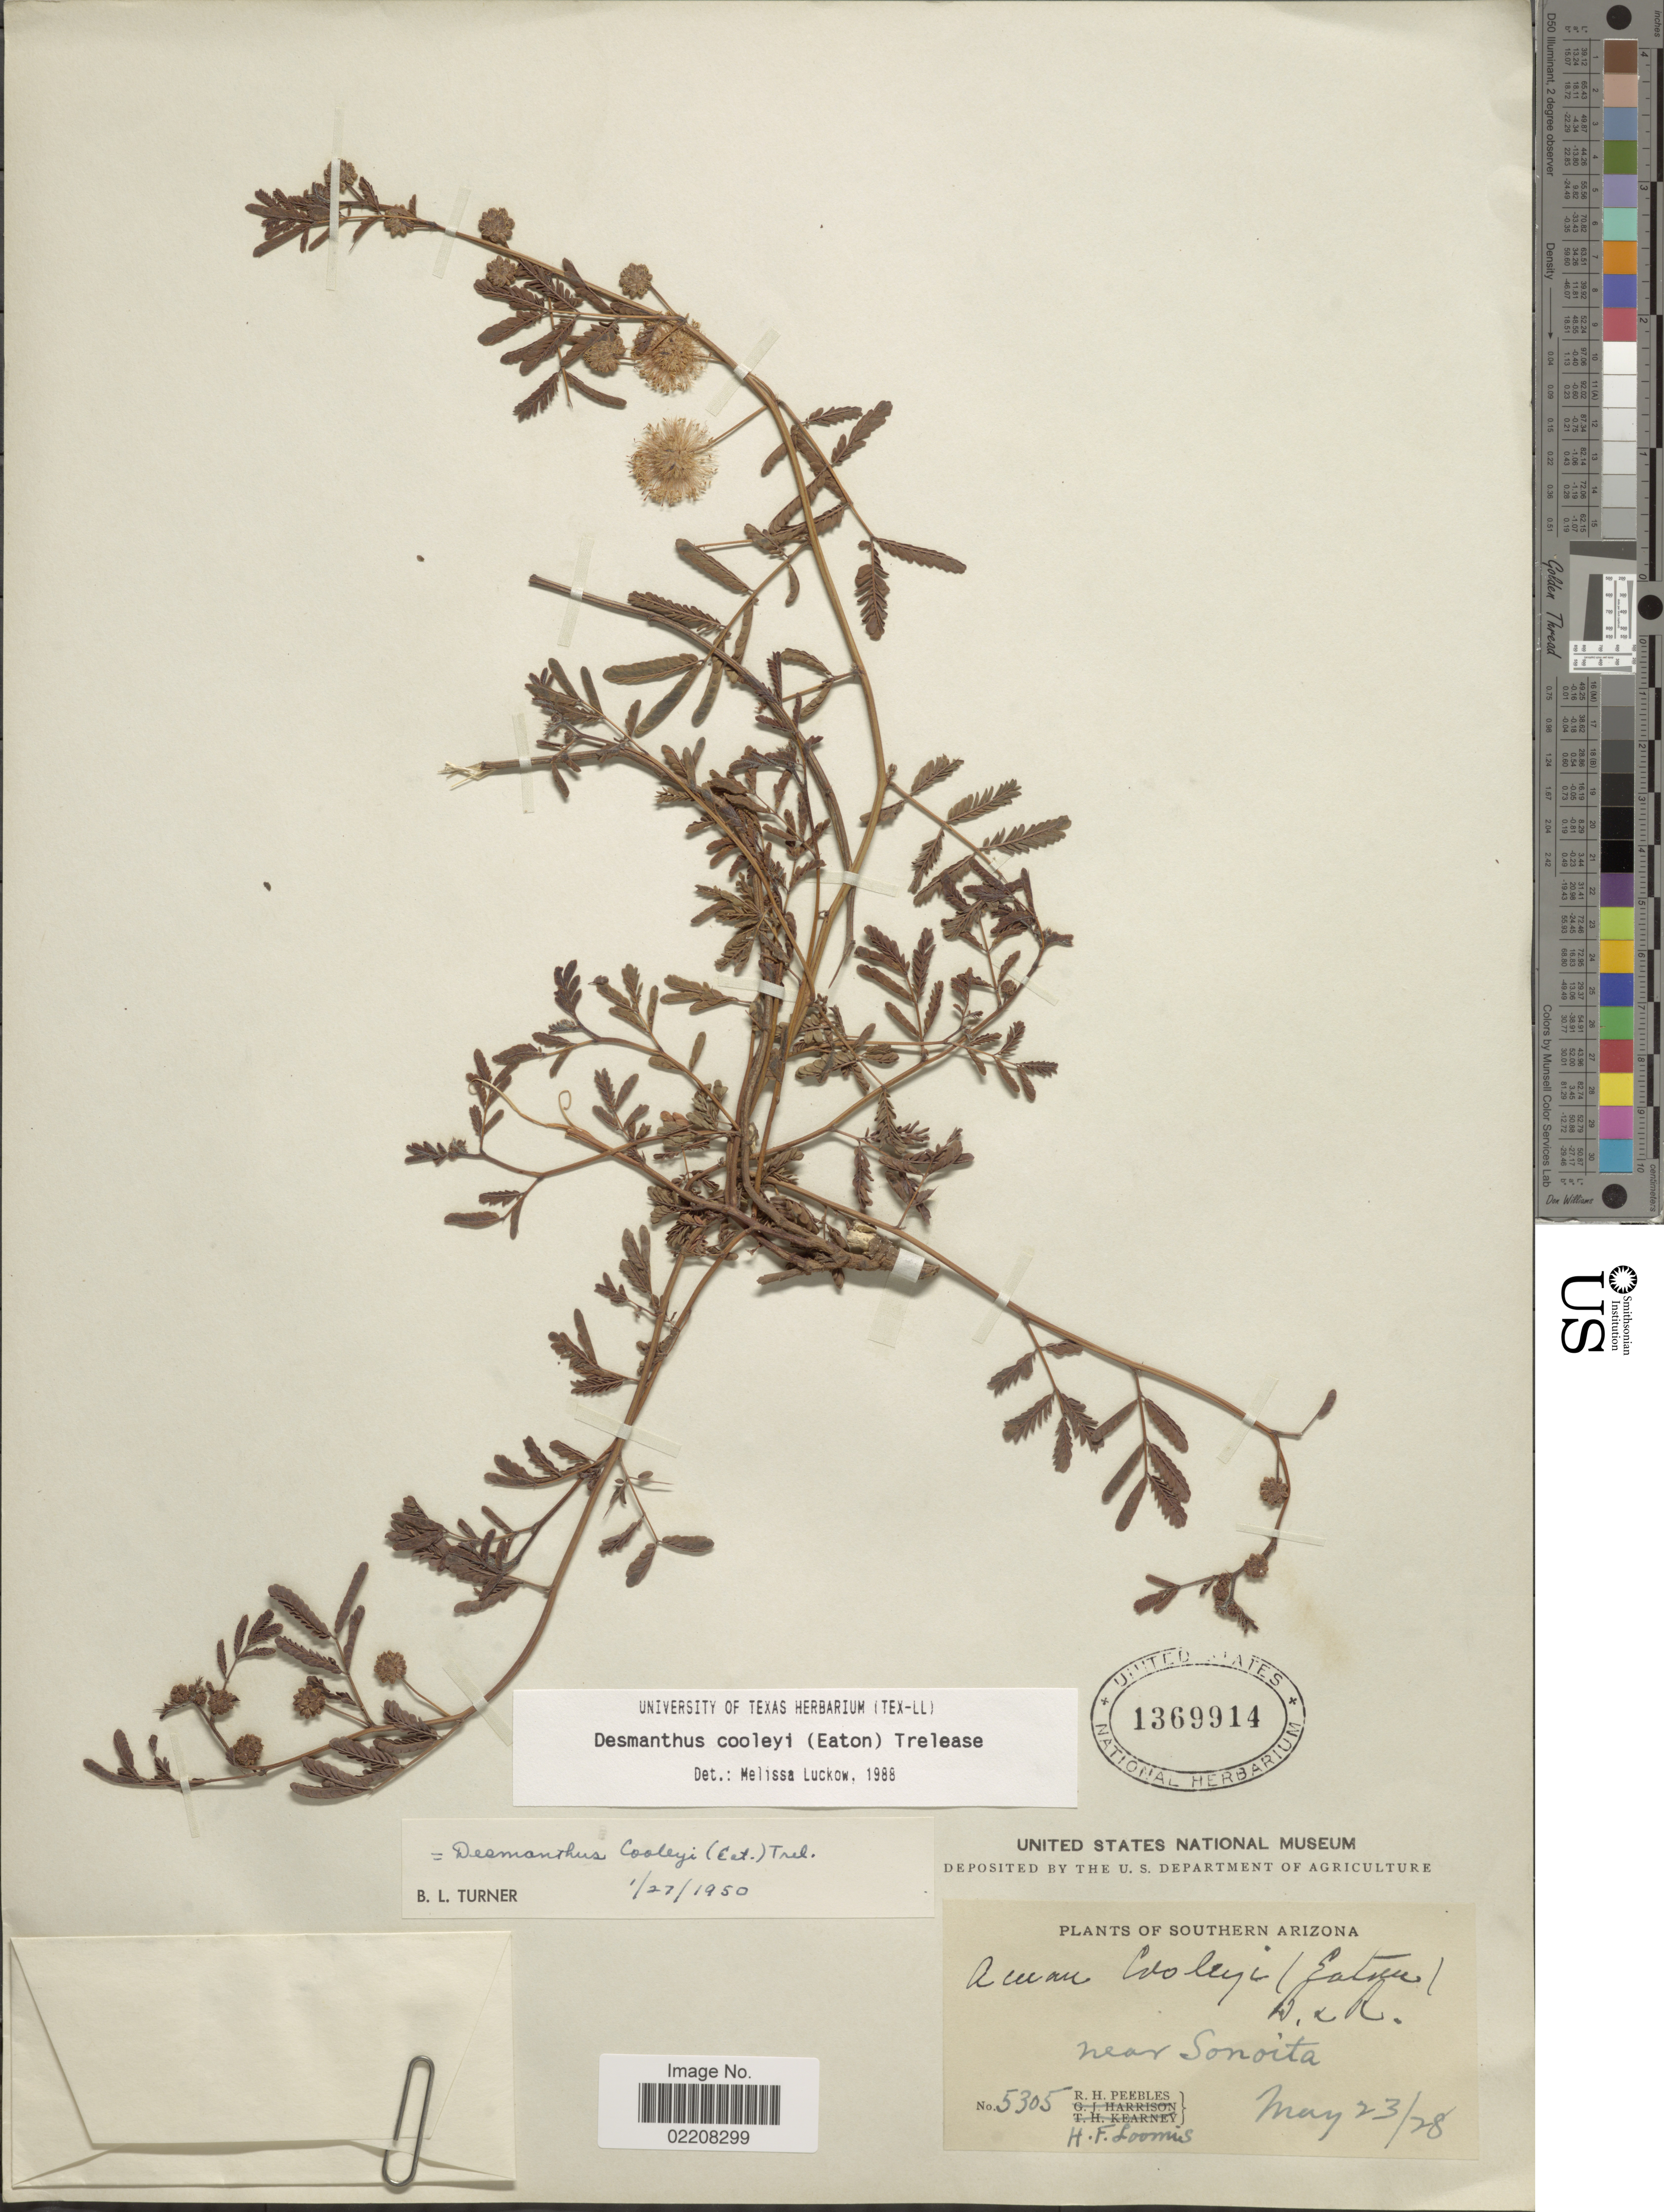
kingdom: Plantae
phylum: Tracheophyta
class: Magnoliopsida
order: Fabales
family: Fabaceae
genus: Desmanthus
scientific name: Desmanthus cooleyi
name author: (Eaton) Trel.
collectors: R. H. Peebles & H. F. Loomis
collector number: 5305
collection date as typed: Transcribed d/m/y: 23/5/28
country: United States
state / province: Arizona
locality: Southern Arizona. Near Sonoita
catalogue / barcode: US 1369914